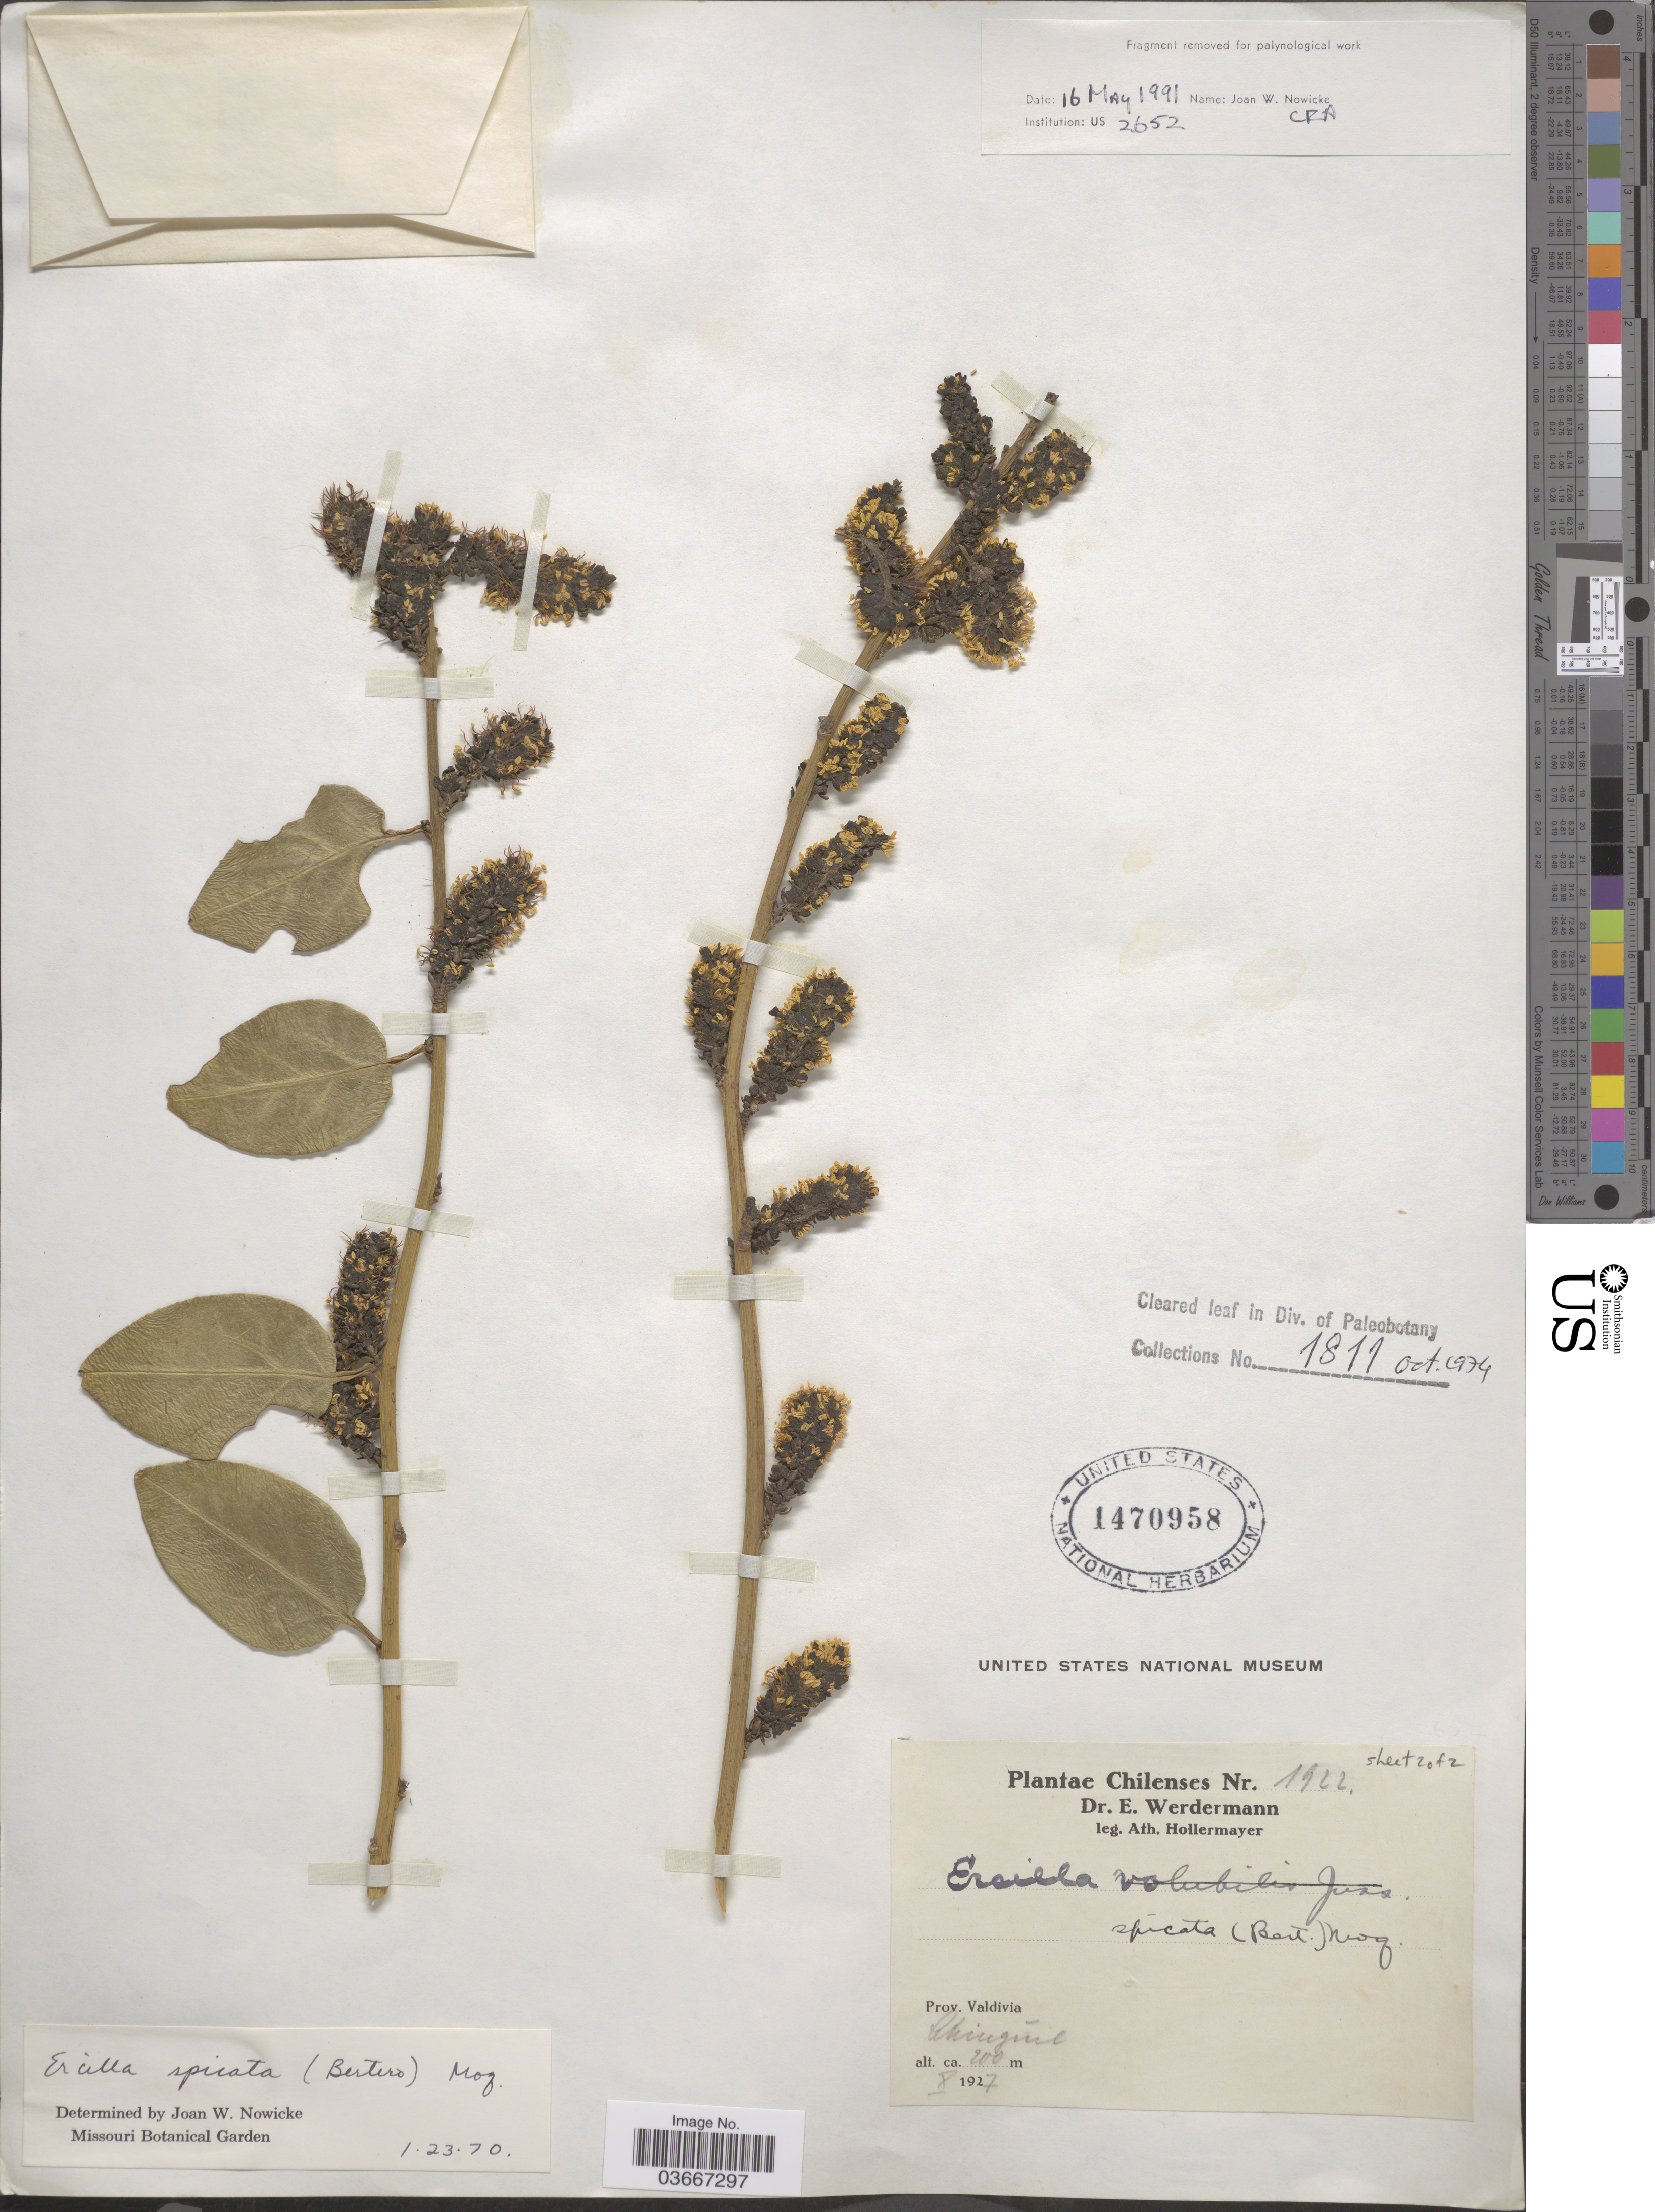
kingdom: Plantae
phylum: Tracheophyta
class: Magnoliopsida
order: Caryophyllales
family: Phytolaccaceae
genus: Ercilla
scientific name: Ercilla spicata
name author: (Bertero) Moq.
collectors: A. Hollermayer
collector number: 1922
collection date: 1927-10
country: Chile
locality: Prov. Valdivia. Chingúil.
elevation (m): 200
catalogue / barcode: US 1470958